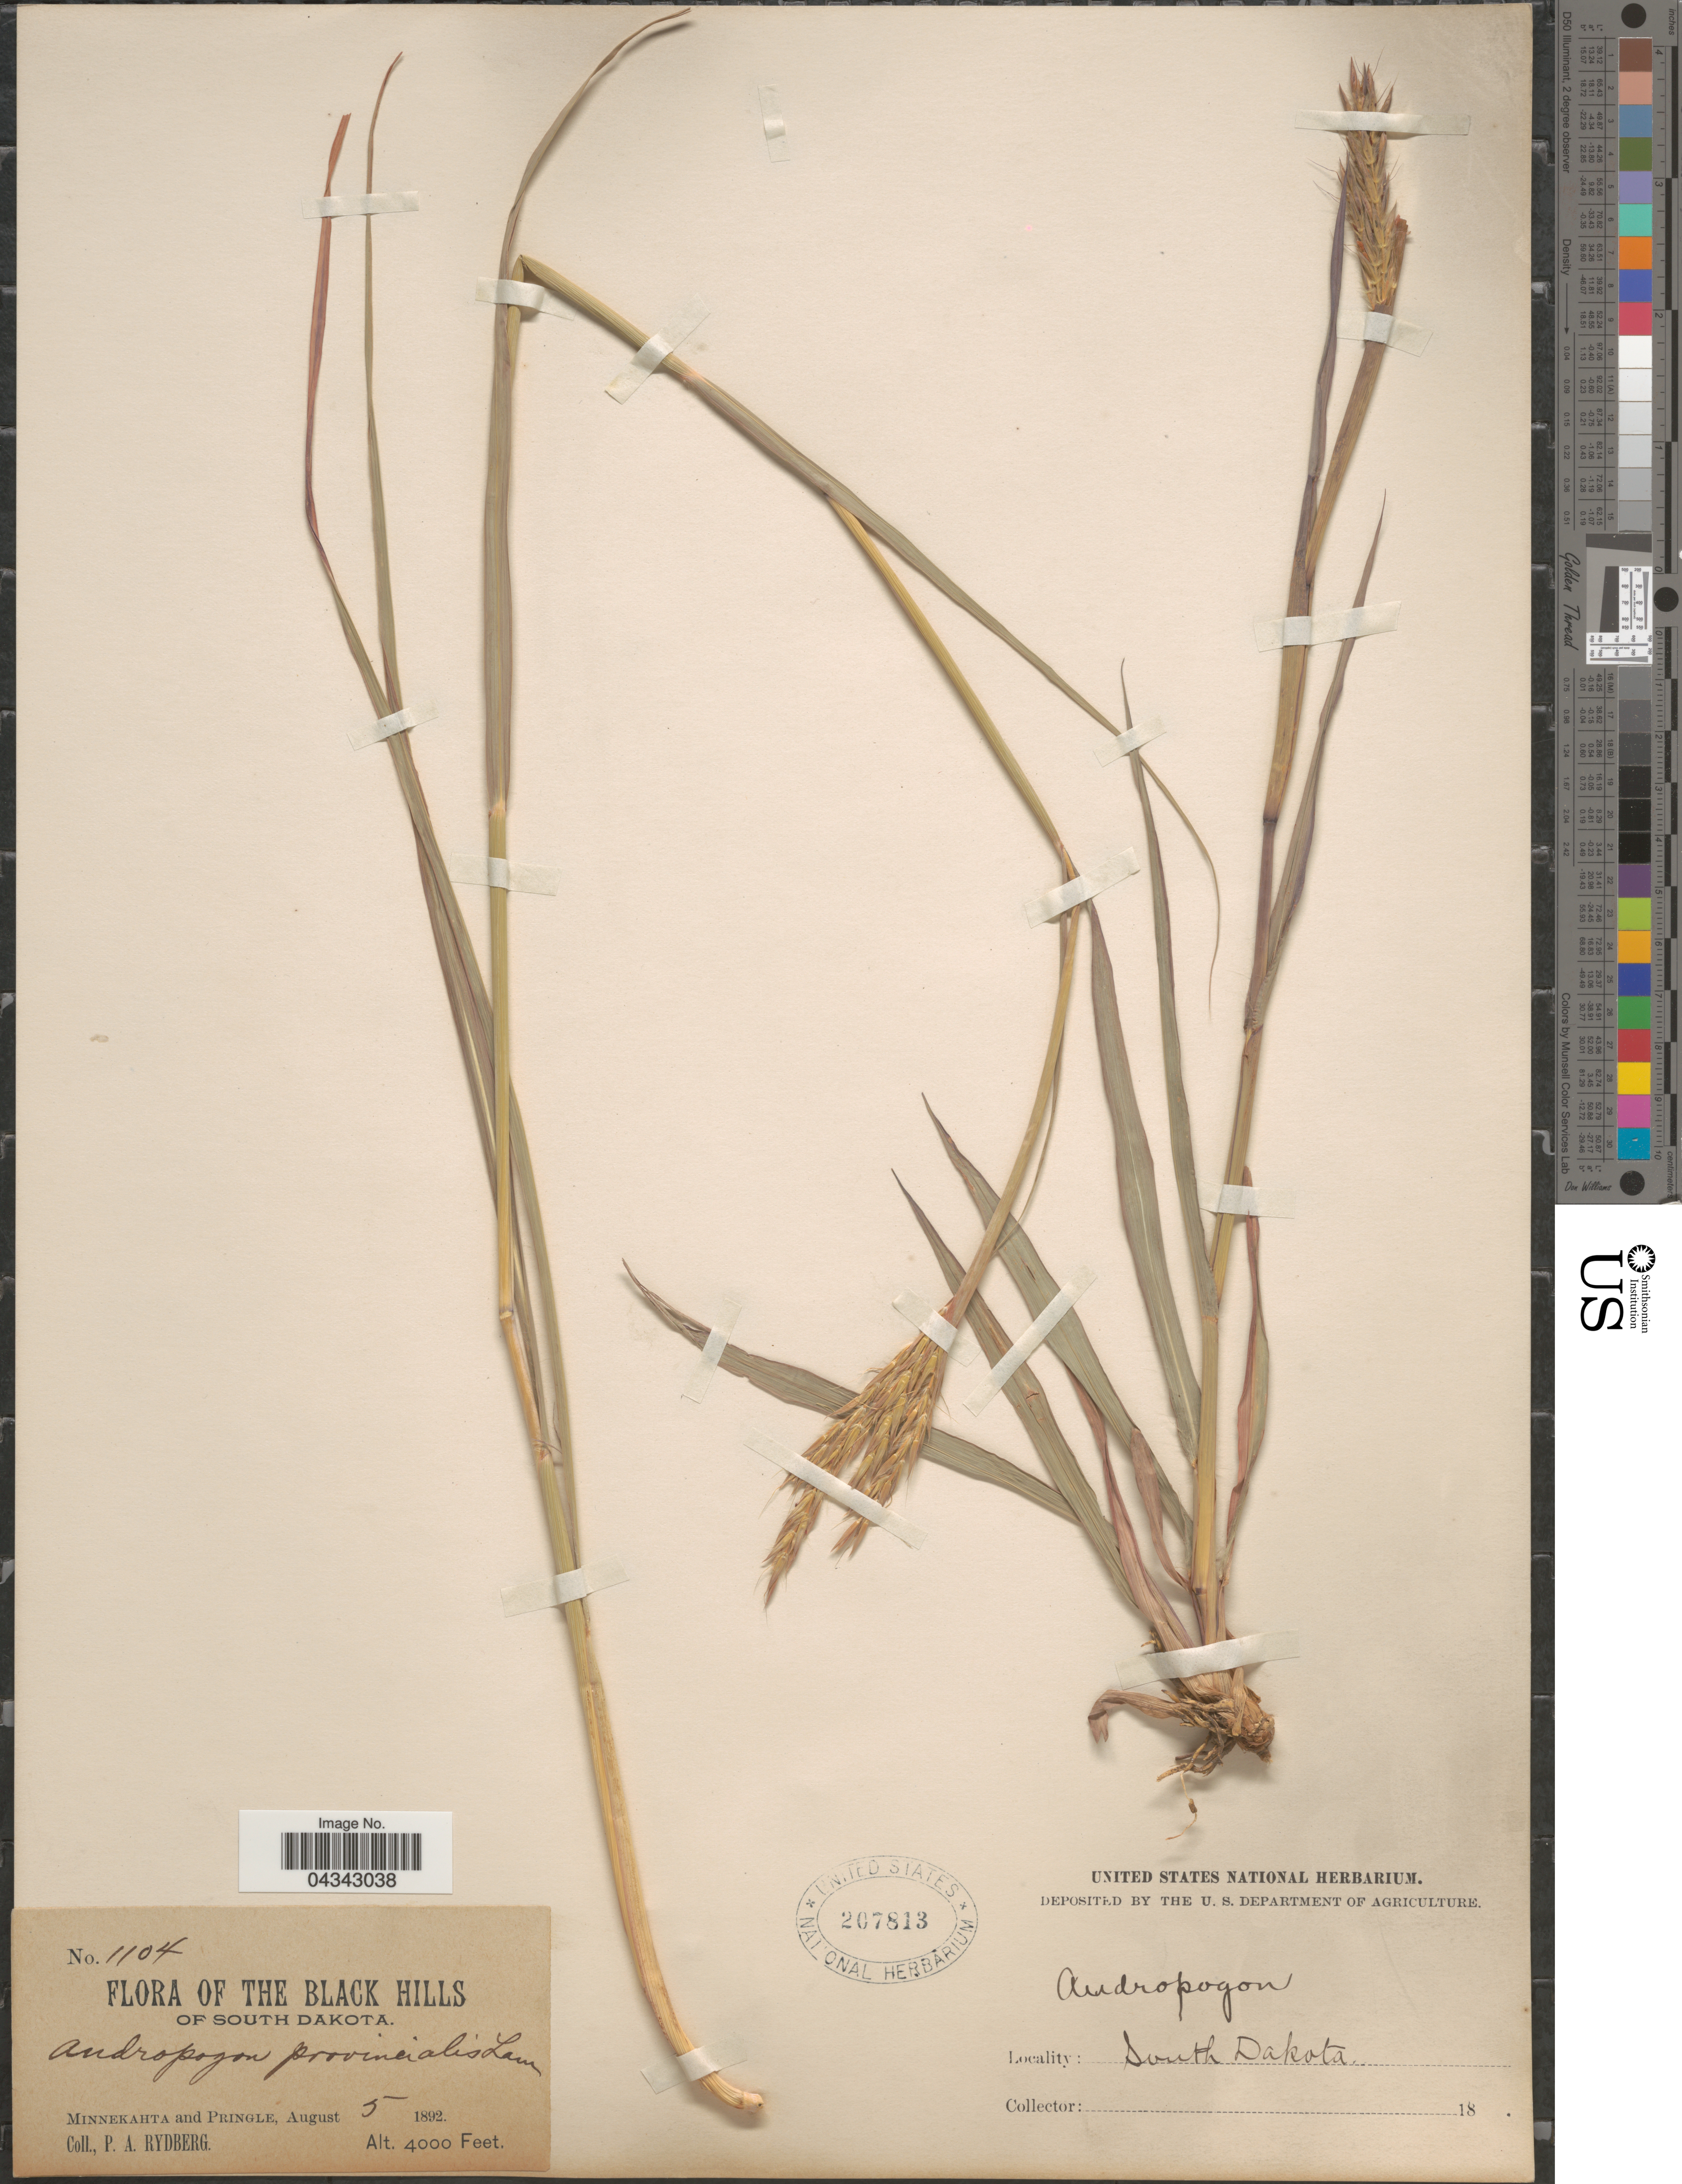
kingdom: Plantae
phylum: Tracheophyta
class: Liliopsida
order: Poales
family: Poaceae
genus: Andropogon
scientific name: Andropogon gerardii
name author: Vitman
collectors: P. A. Rydberg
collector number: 1104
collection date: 1892-08-05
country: United States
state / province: South Dakota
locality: Black Hills of South Dakota. Minnekahta and Pringle.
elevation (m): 1219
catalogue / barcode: US 207813